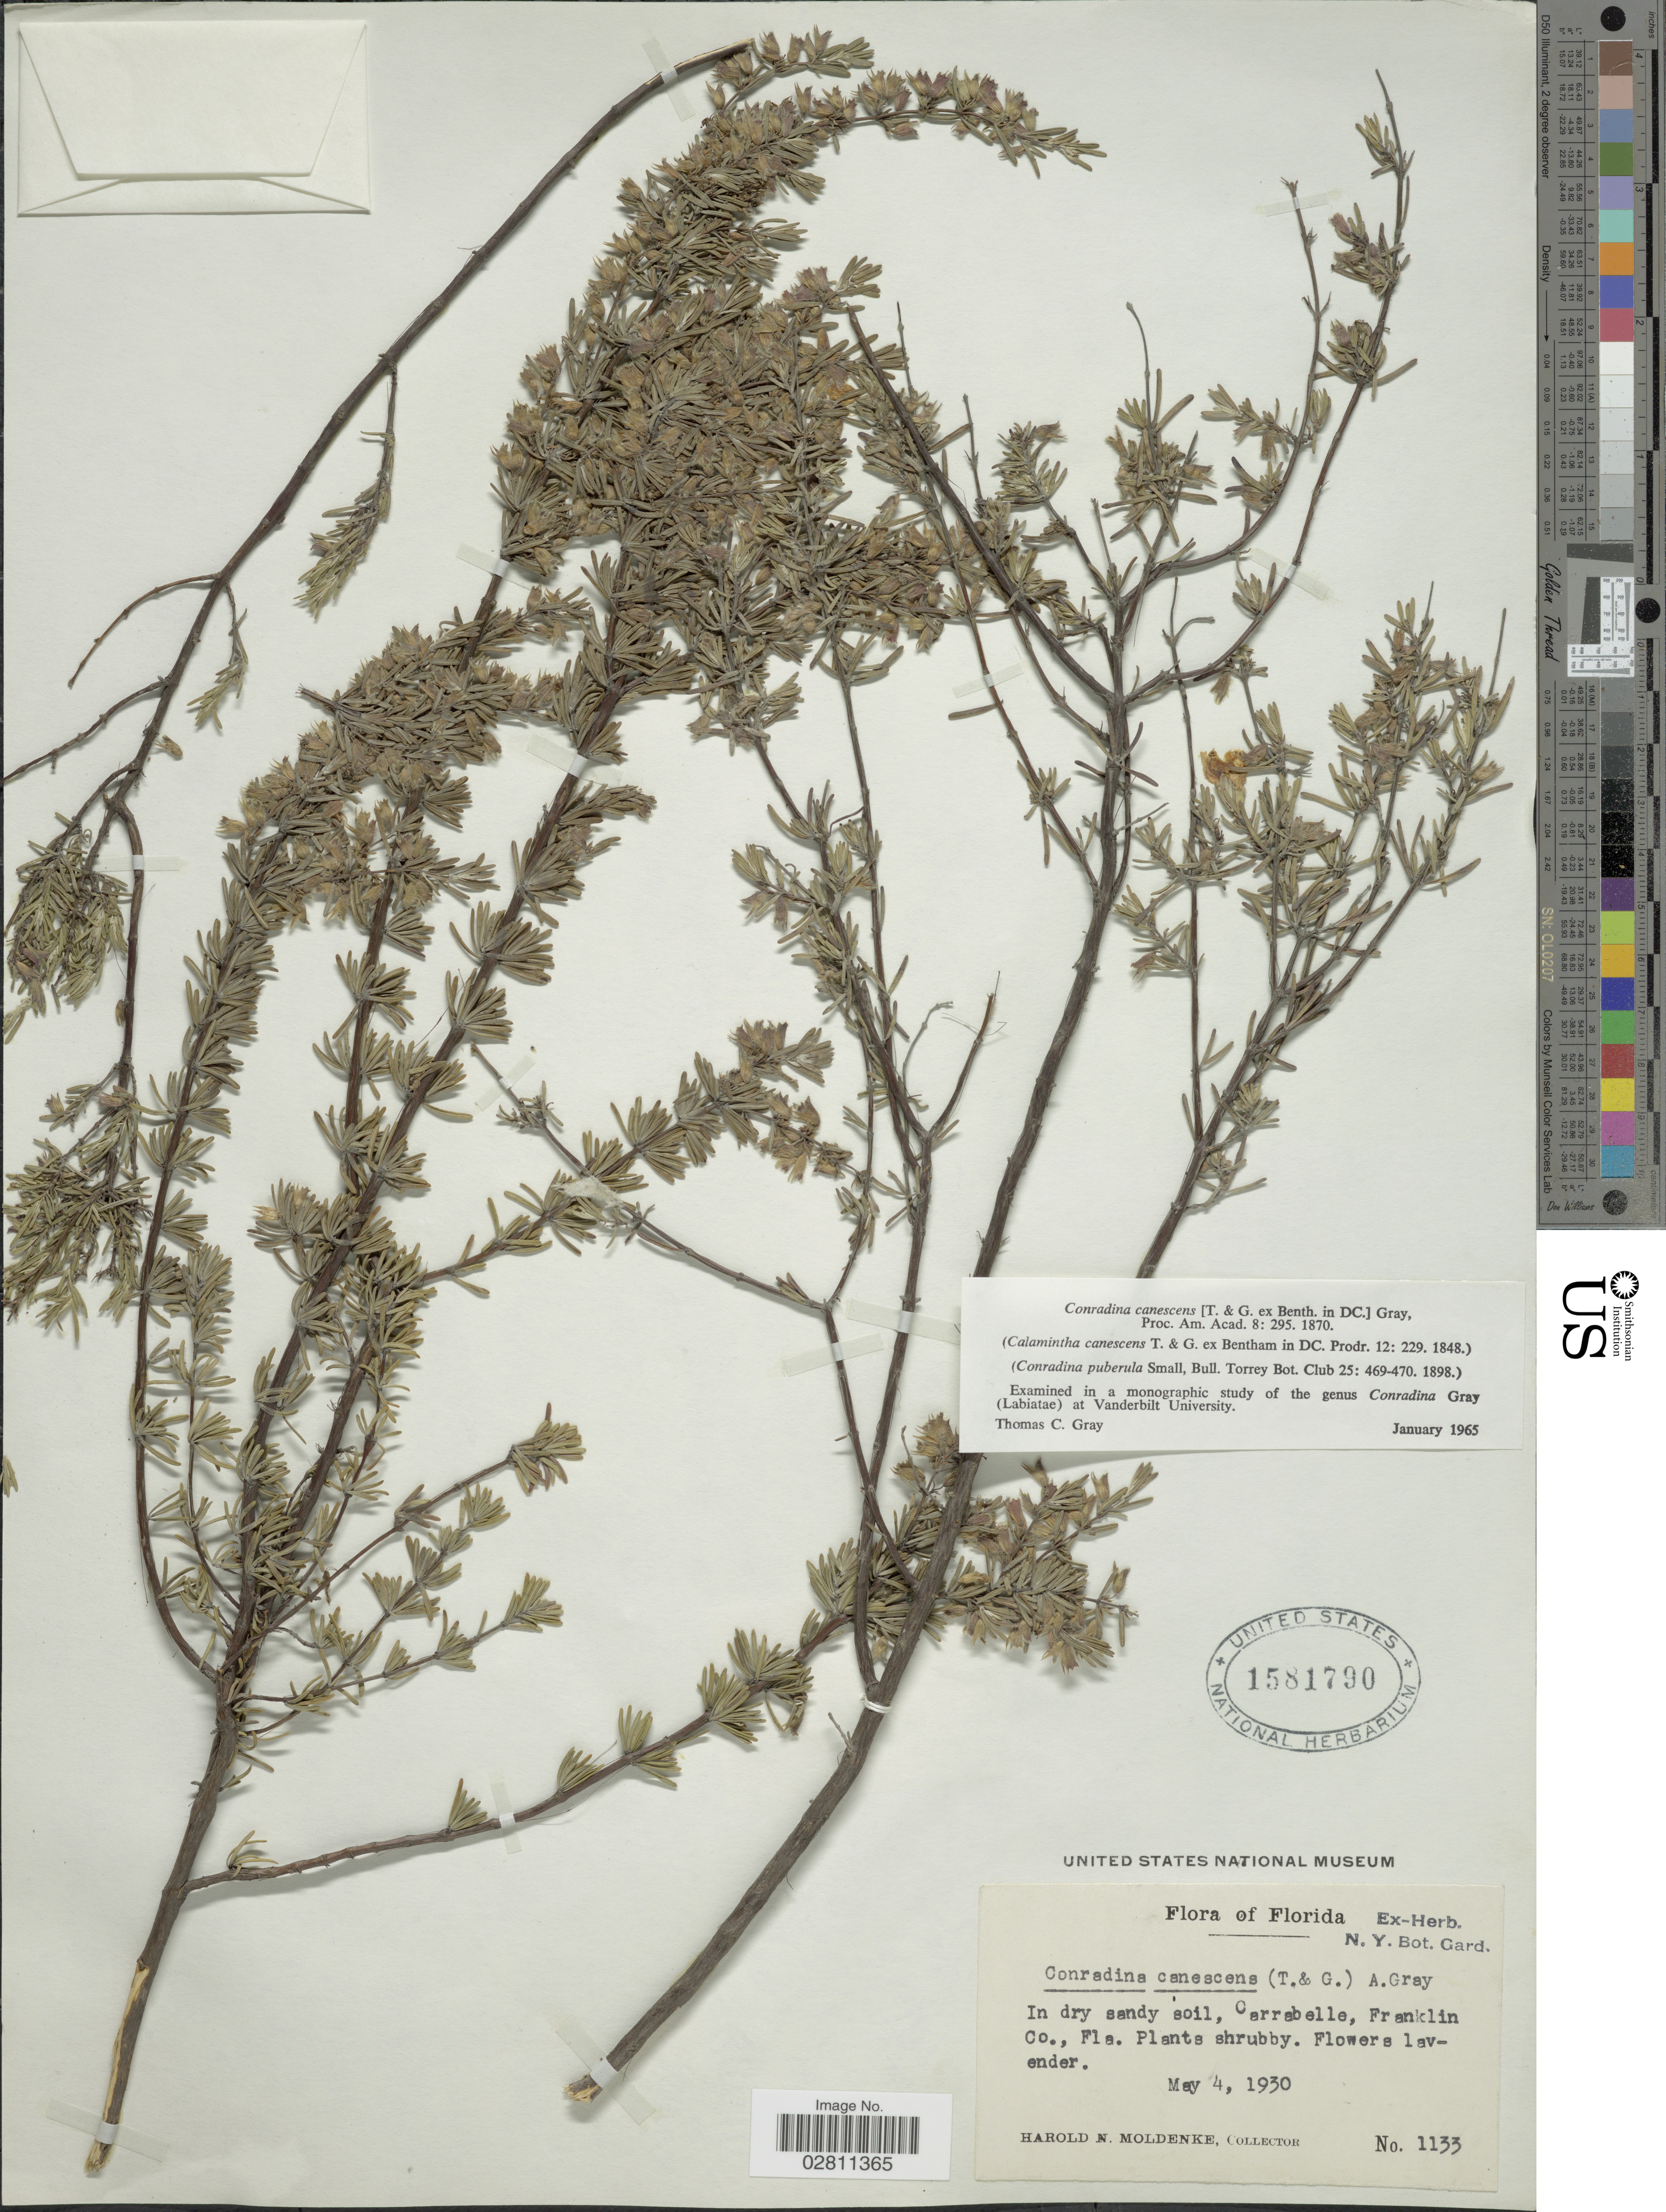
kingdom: Plantae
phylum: Tracheophyta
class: Magnoliopsida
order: Lamiales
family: Lamiaceae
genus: Conradina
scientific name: Conradina canescens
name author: A. Gray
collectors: H. N. Moldenke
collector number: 1133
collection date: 1930-05-04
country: United States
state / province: Florida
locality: In dry sandy soil, Carrabelle, Franklin Co., Fla.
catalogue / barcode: US 1581790